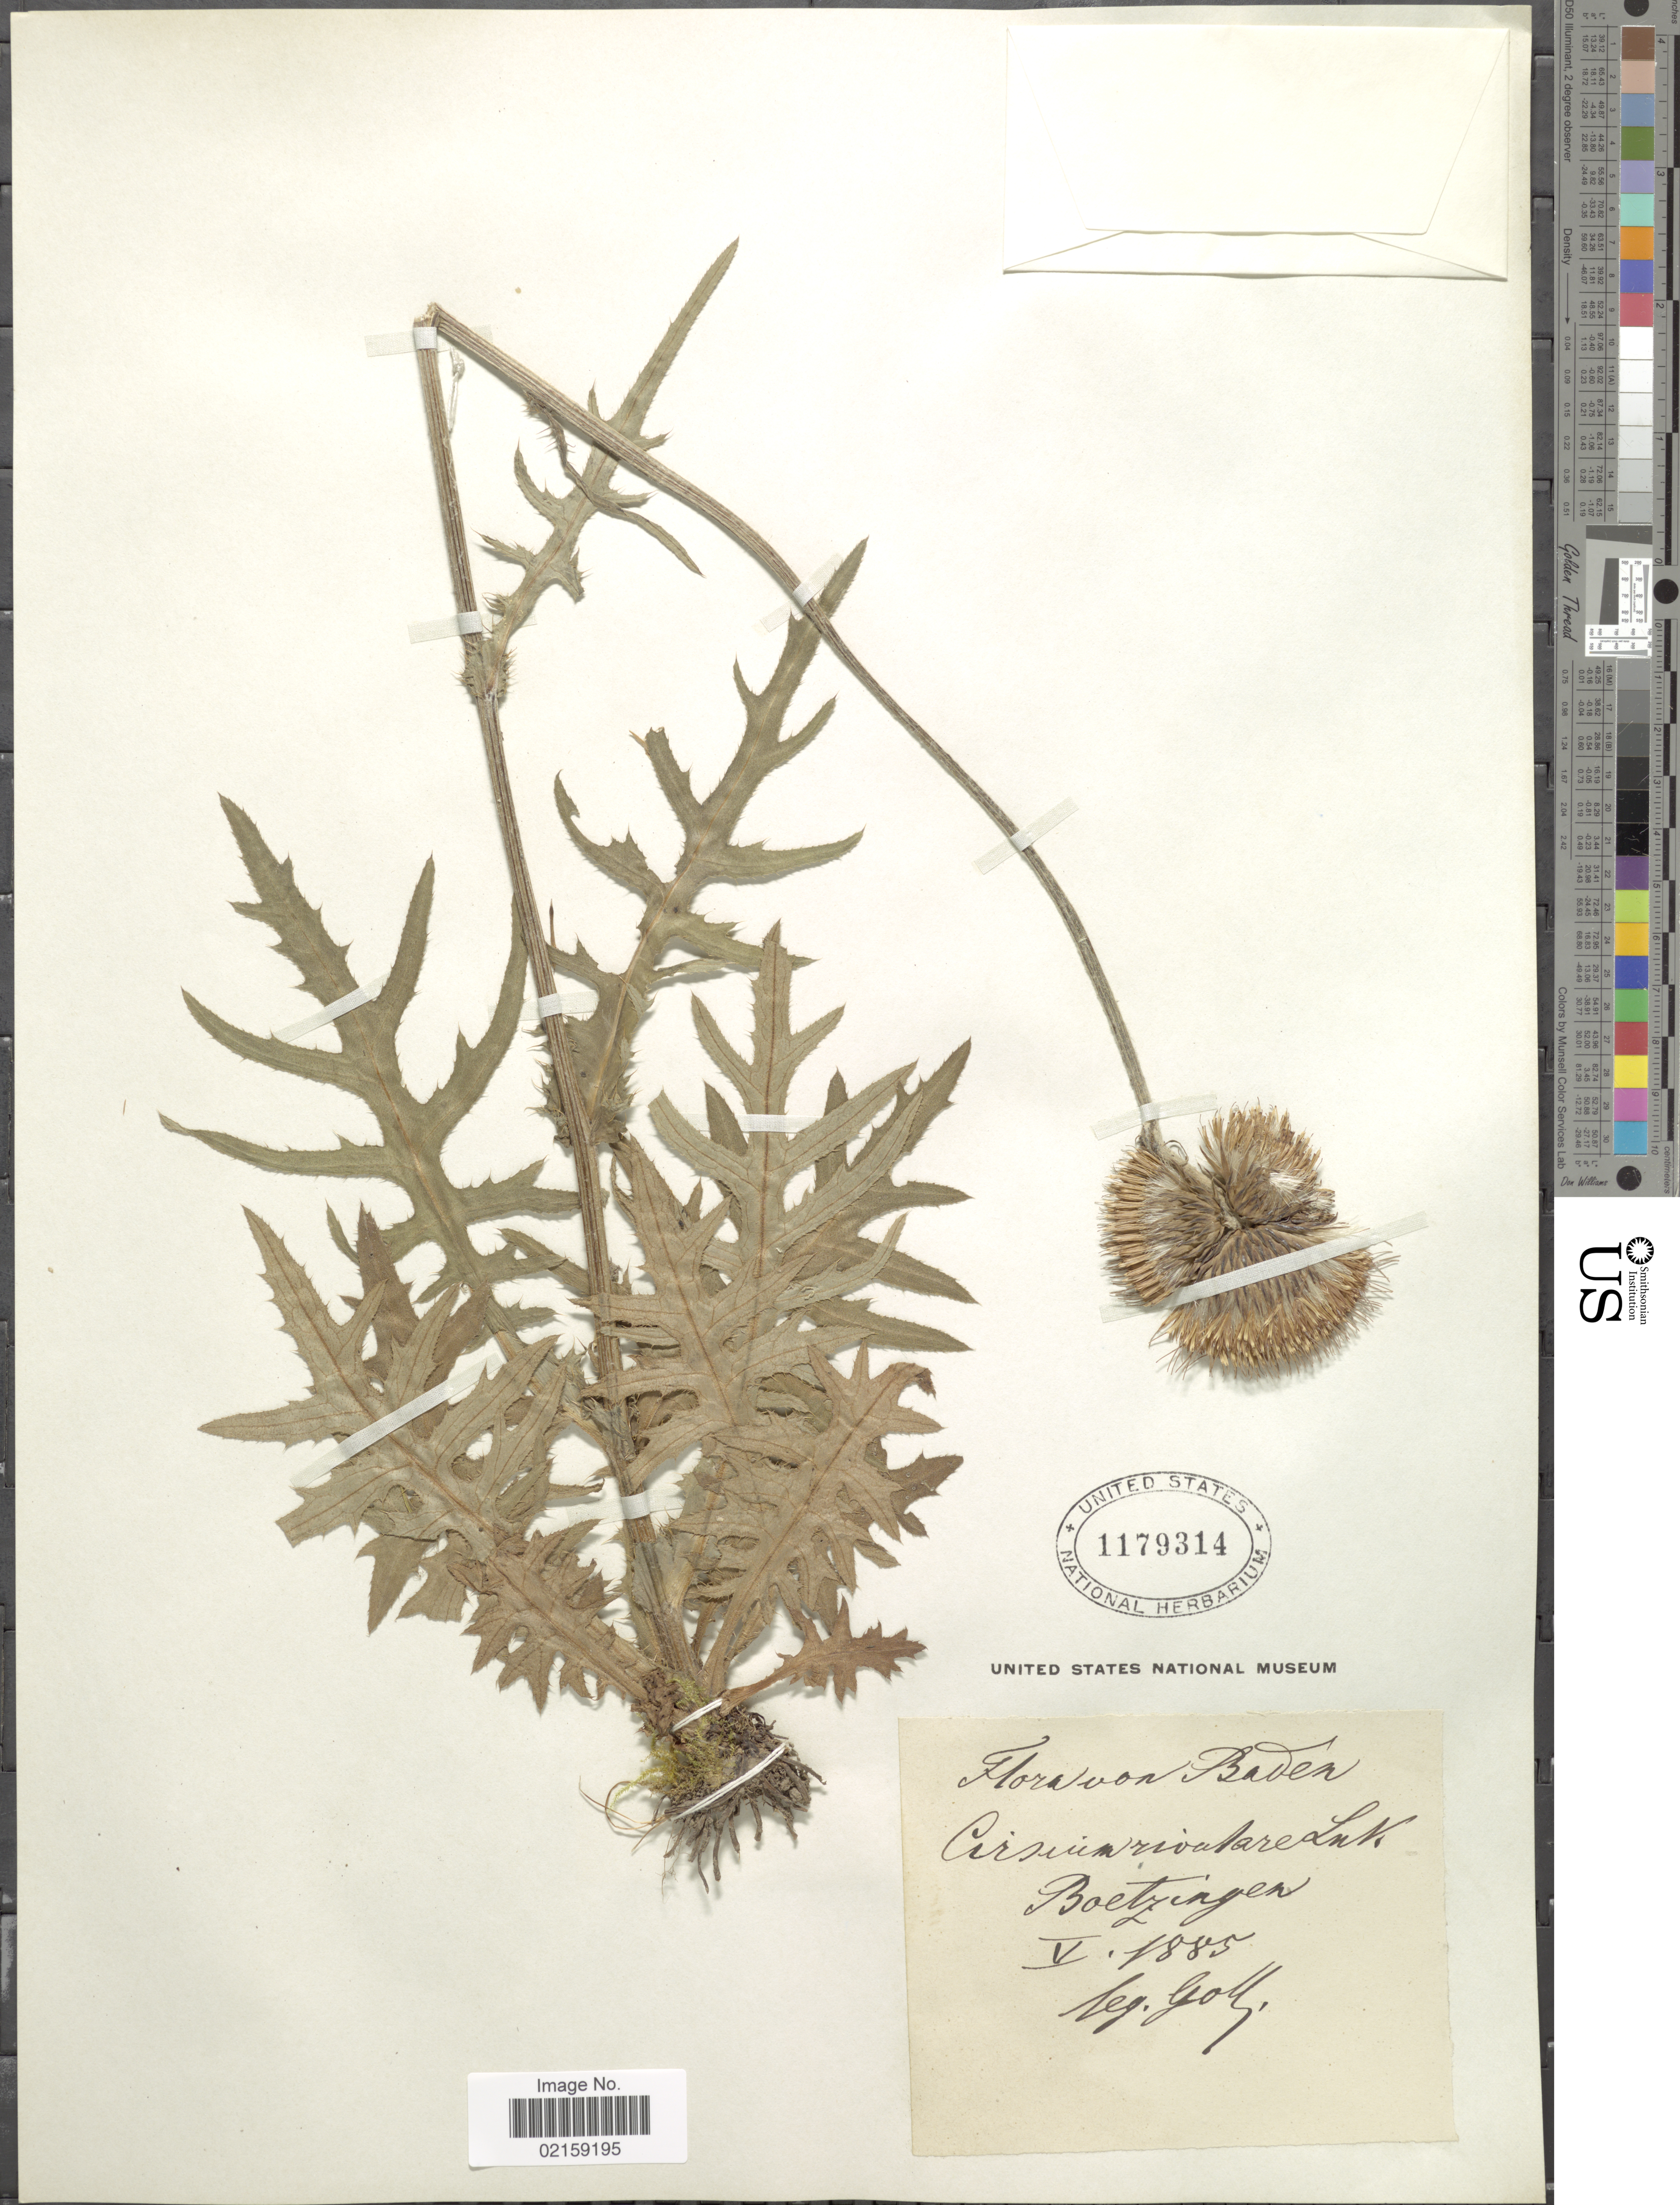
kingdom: Plantae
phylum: Tracheophyta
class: Magnoliopsida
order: Asterales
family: Asteraceae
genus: Cirsium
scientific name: Cirsium rivulare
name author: (Jacq.) All.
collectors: Golf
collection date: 1885-05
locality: Boetzinger [interpreted]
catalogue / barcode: US 1179314